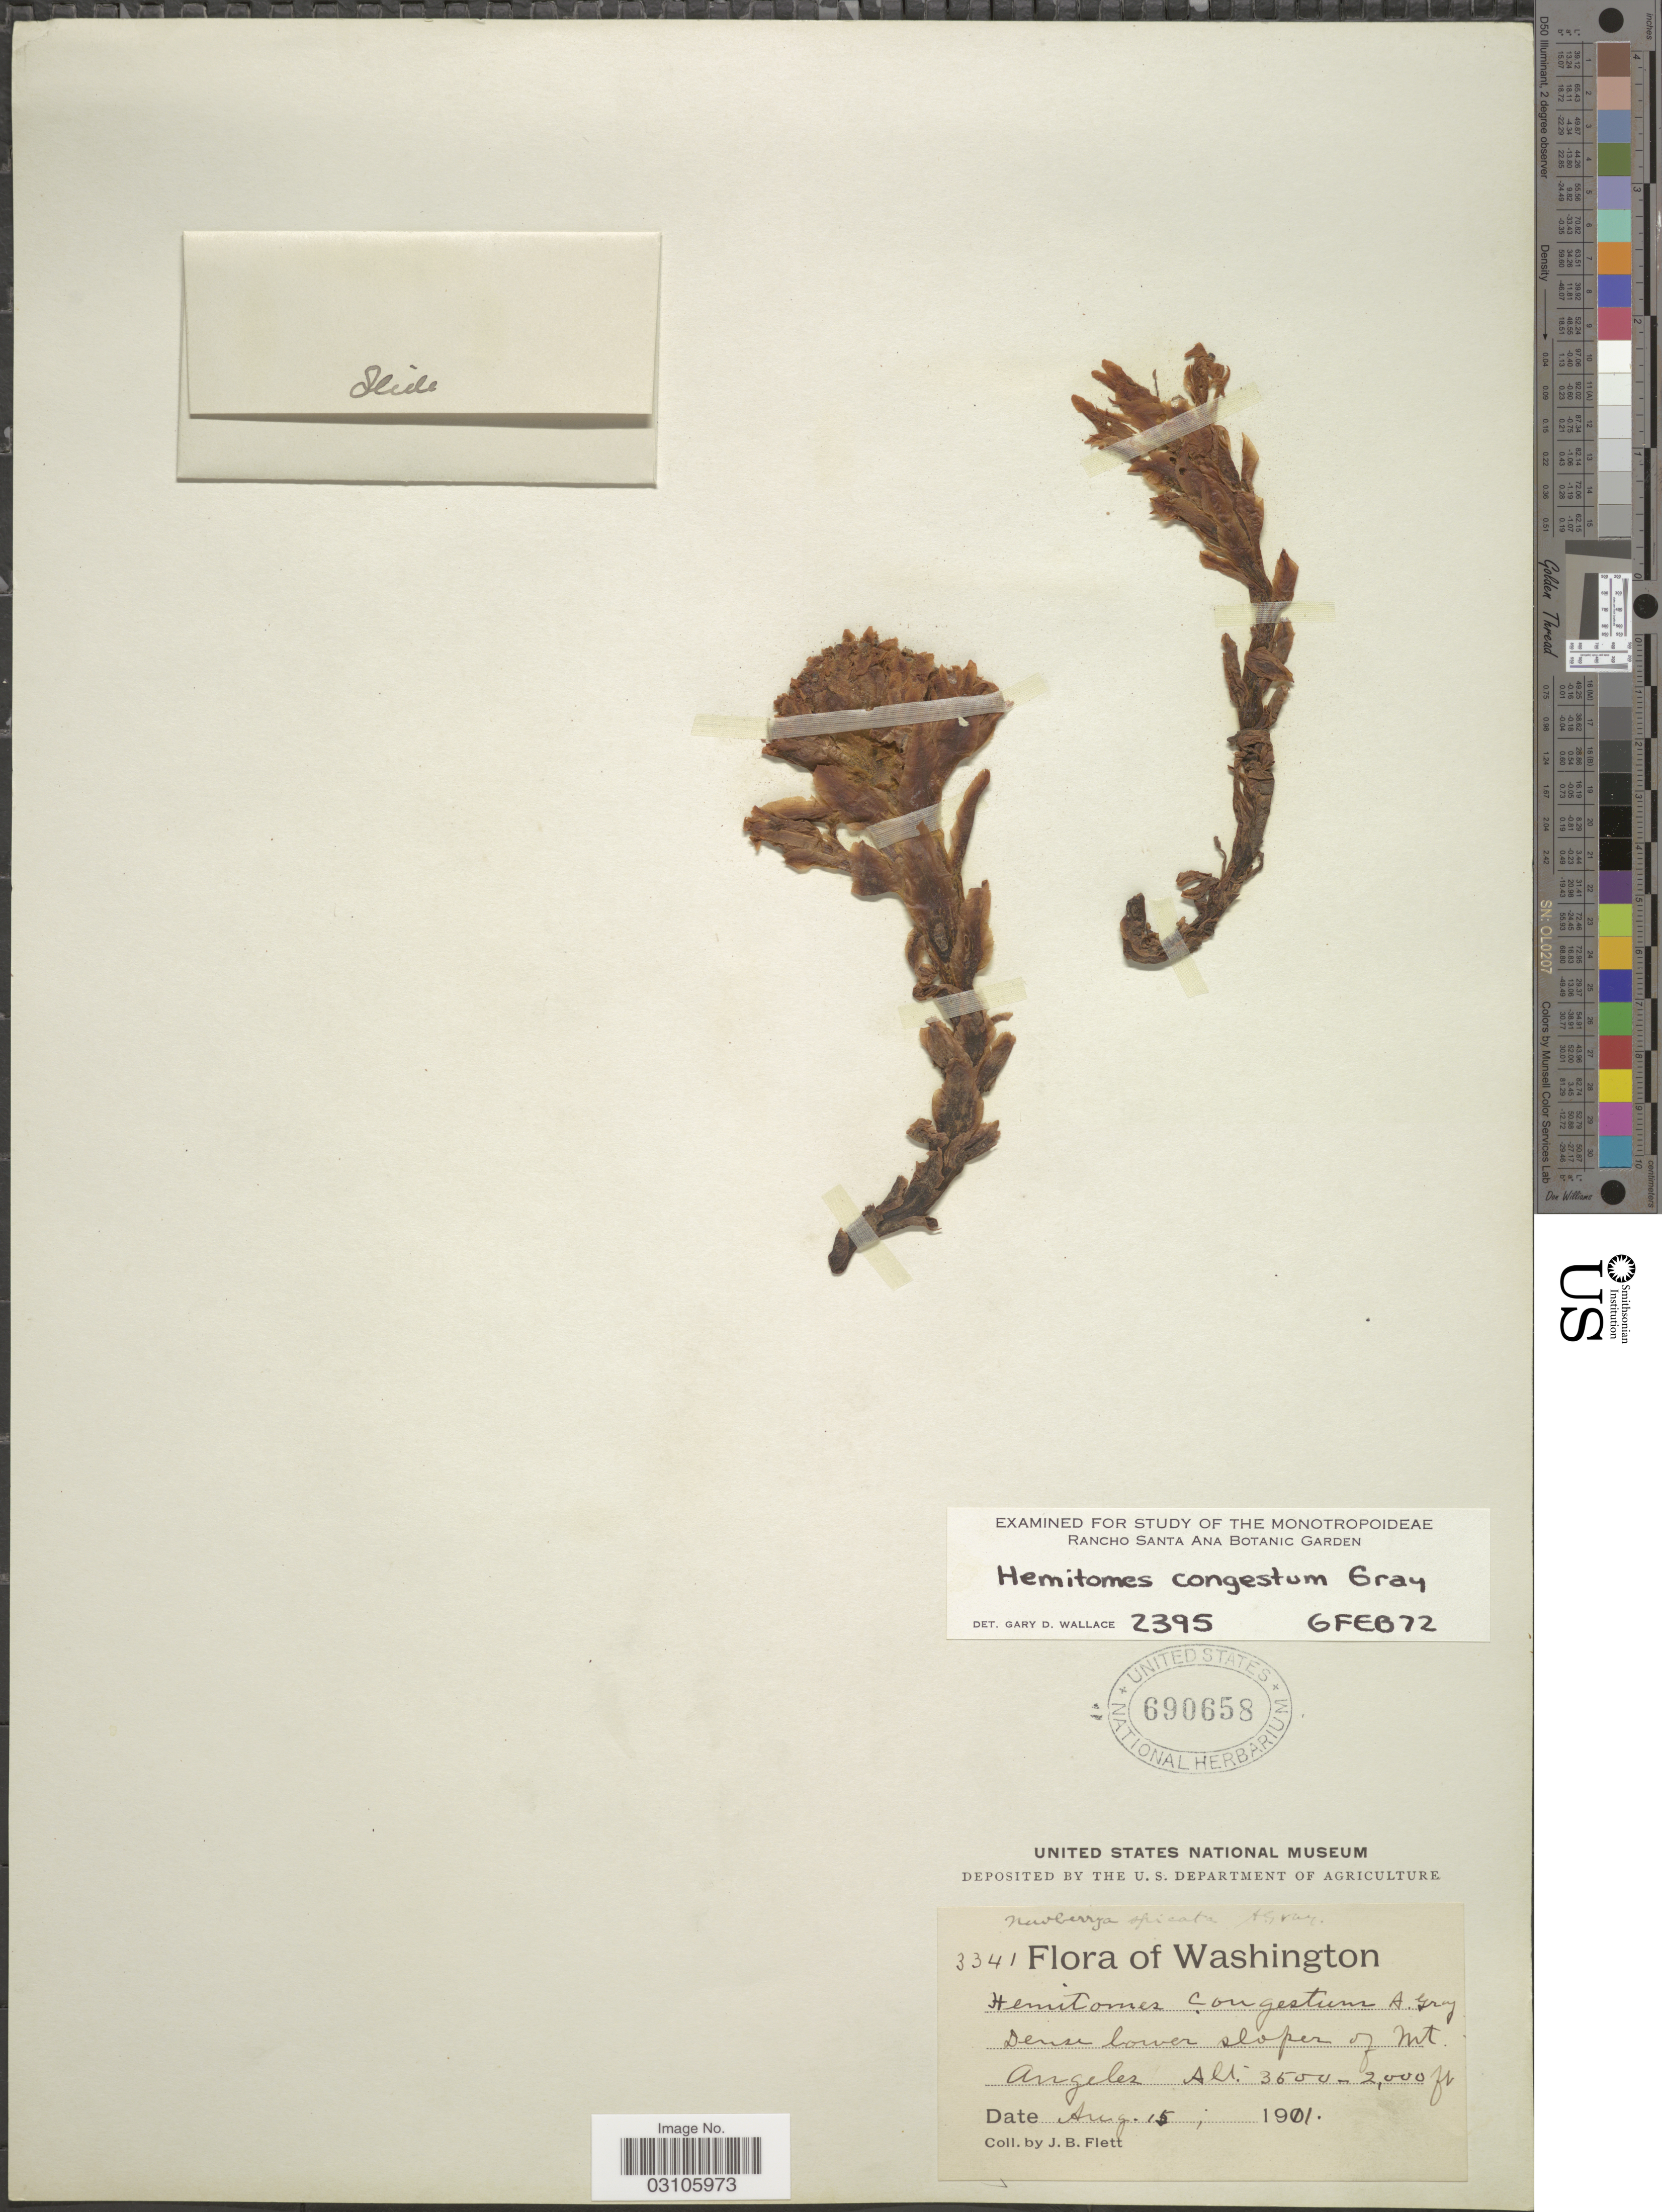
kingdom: Plantae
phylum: Tracheophyta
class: Magnoliopsida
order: Ericales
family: Ericaceae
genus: Newberrya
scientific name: Newberrya congesta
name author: Torr.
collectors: J. Flett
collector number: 3341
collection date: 1911-08-15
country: United States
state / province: Washington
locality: Slopes of Mt. Angeles.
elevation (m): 610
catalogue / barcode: US 690658